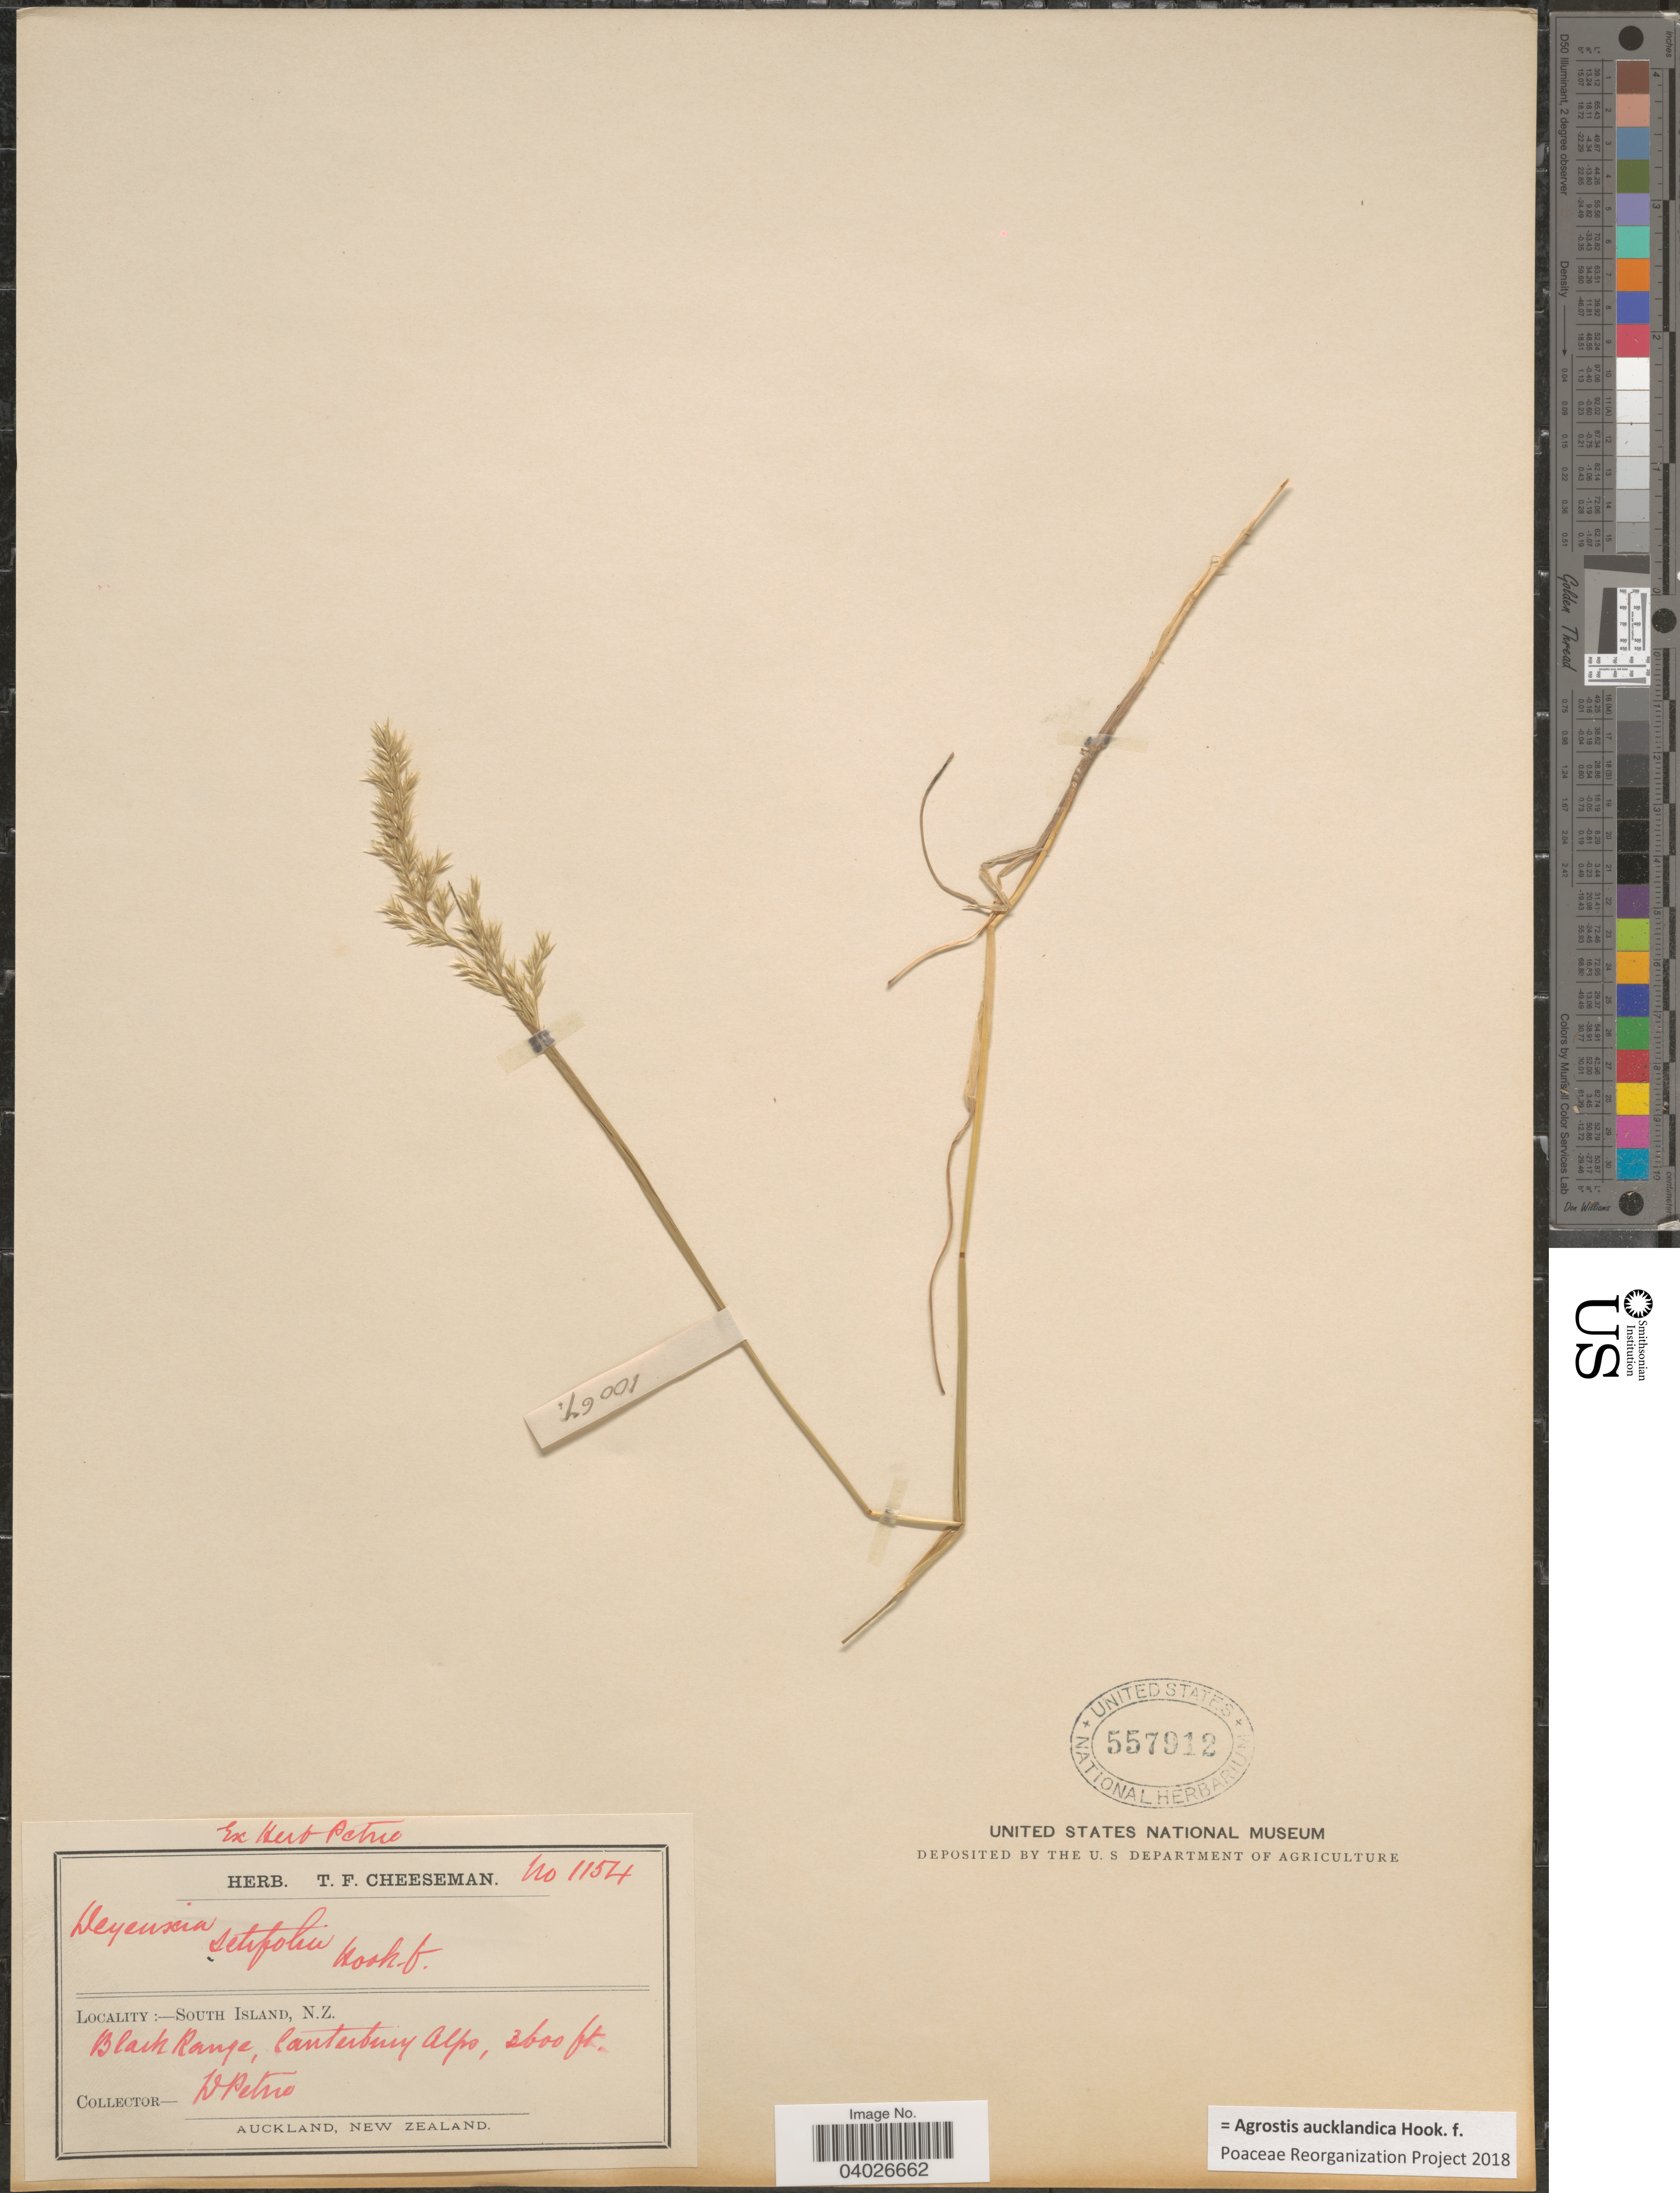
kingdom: Plantae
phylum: Tracheophyta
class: Liliopsida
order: Poales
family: Poaceae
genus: Agrostis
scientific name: Agrostis aucklandica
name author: Hook. f.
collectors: D. Petrie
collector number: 1154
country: New Zealand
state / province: Canterbury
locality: South Island, Black Range, Canterbury Alps.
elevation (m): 1097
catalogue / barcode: US 557912